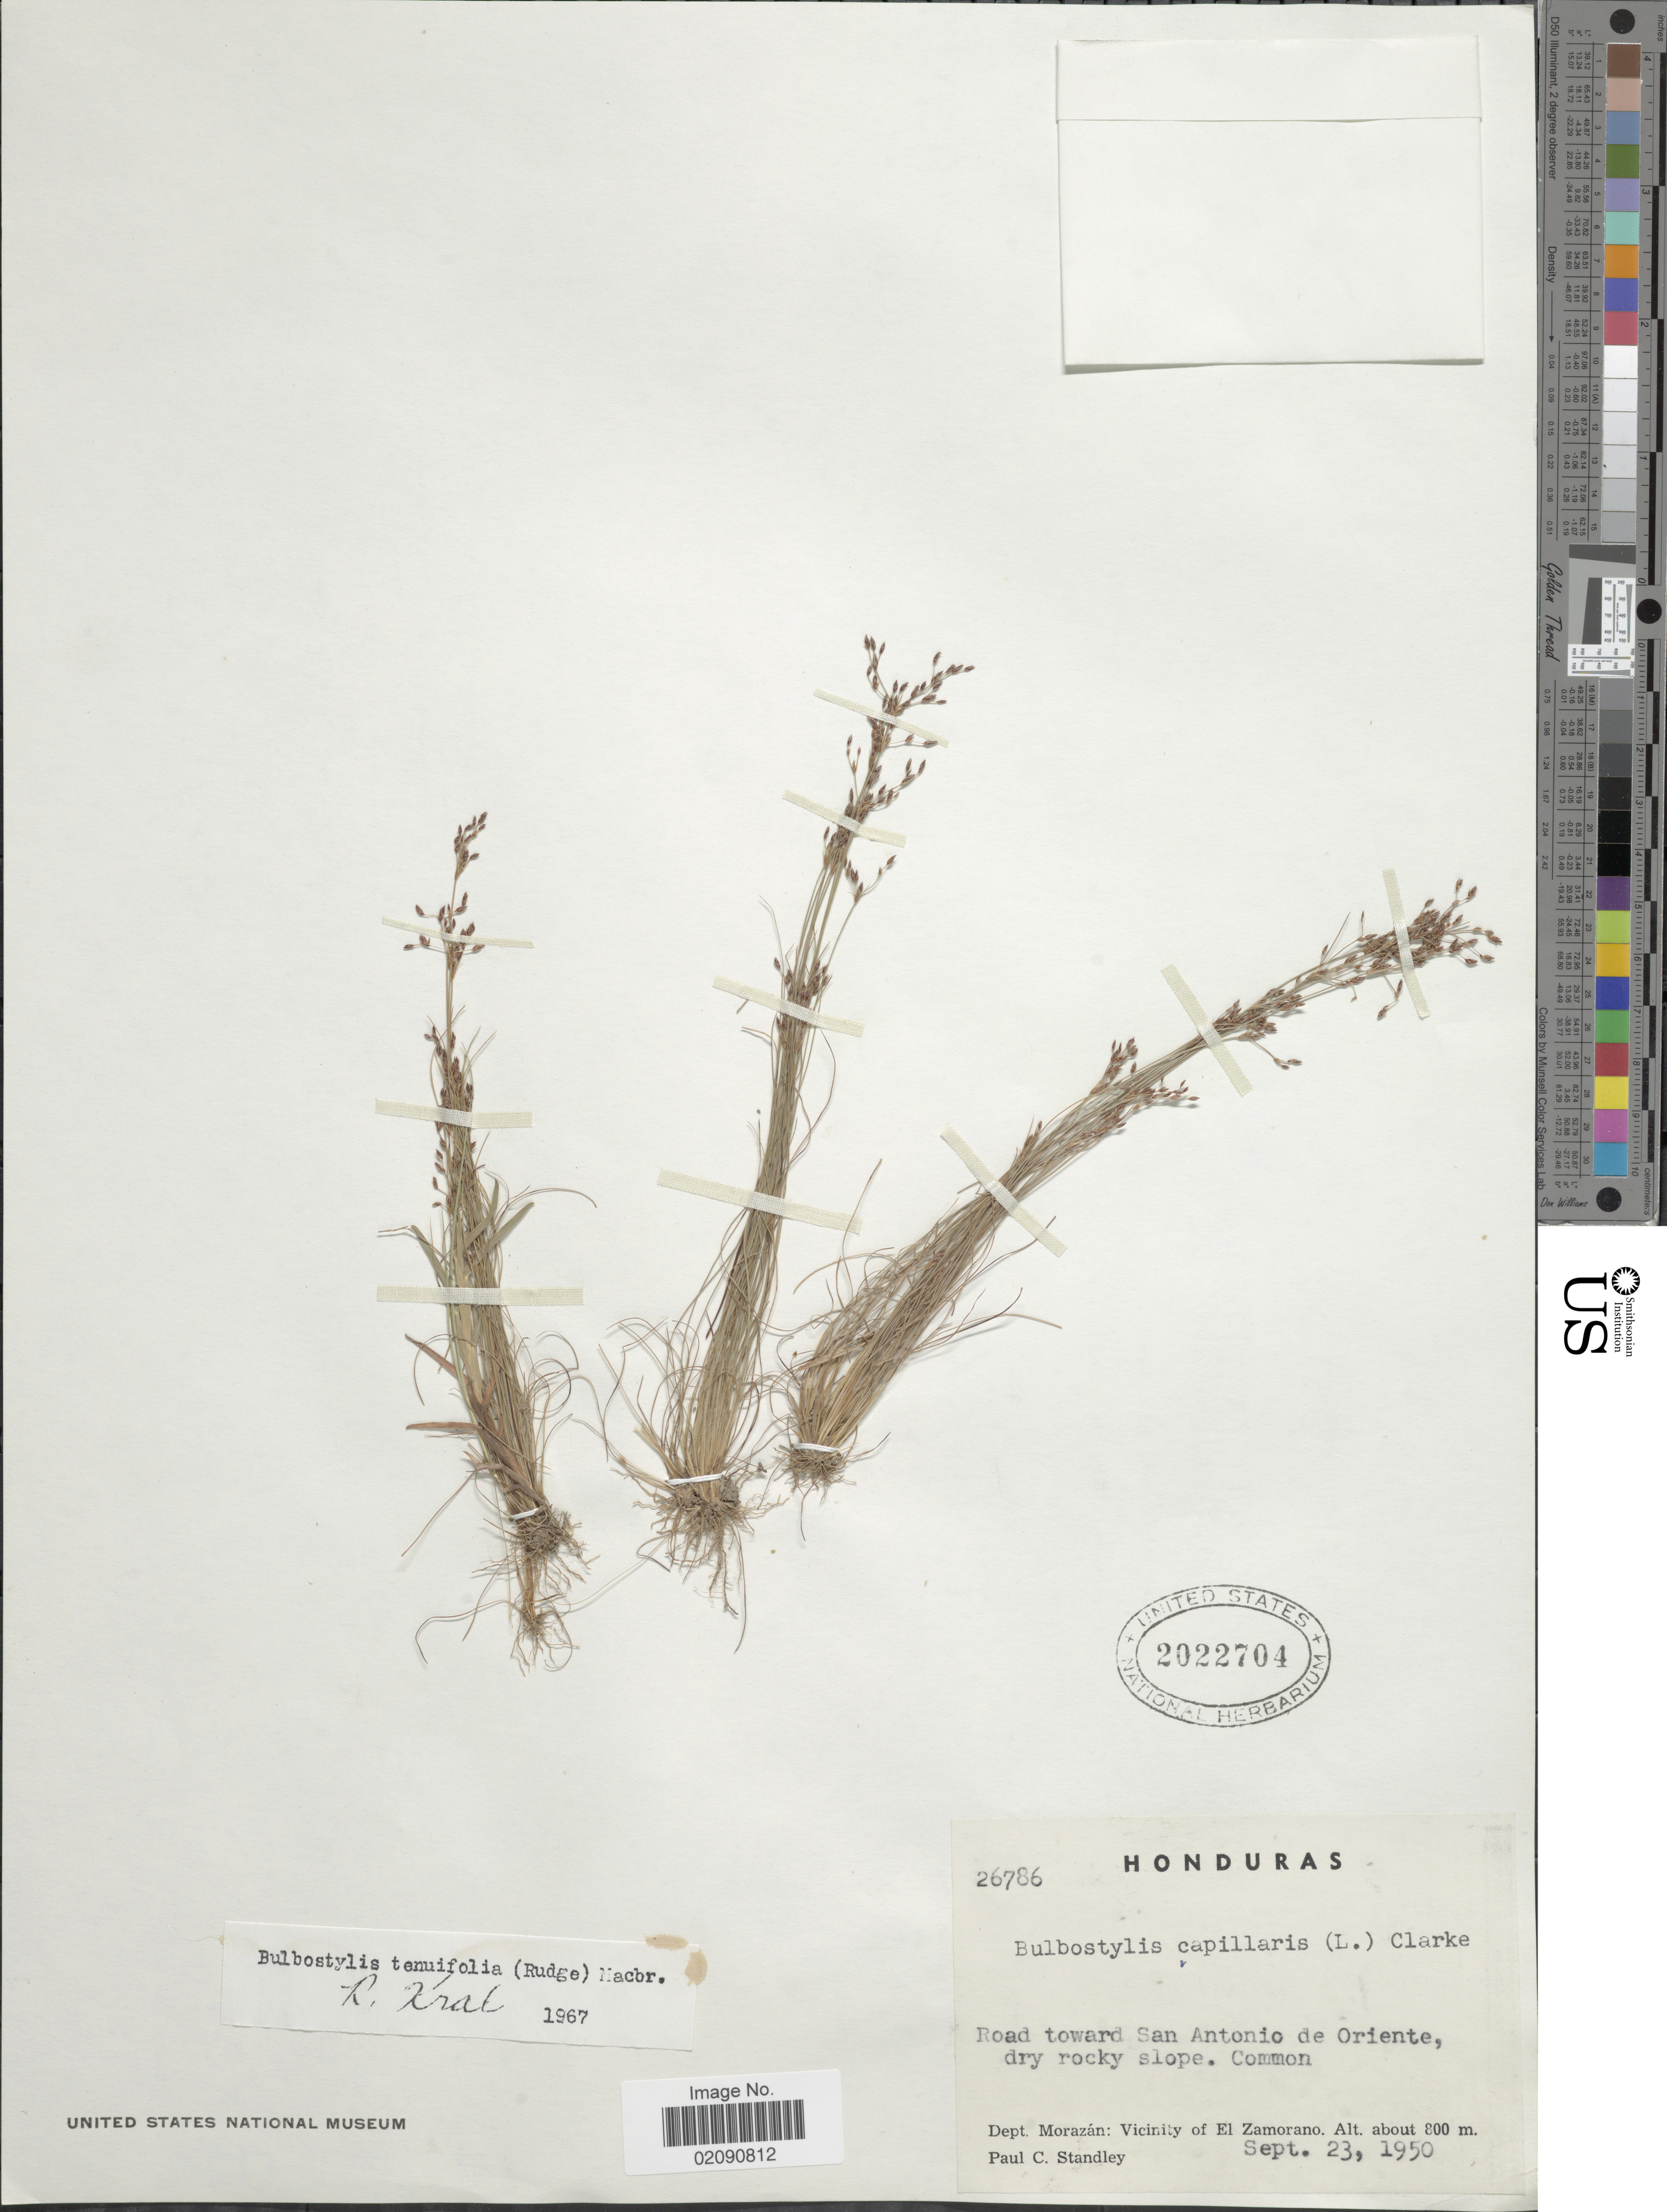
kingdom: Plantae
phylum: Tracheophyta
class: Liliopsida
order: Poales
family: Cyperaceae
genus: Bulbostylis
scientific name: Bulbostylis tenuifolia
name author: (Rudge) J.F. Macbr.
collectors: P. C. Standley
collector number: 26786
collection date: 1950-09-23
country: Honduras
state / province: Fco. Morazán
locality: Road toward San Antonio de Oriente, dry rocky slope, Dept. Morazan: Vicinity of El Zamorano.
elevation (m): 800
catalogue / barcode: US 2022704